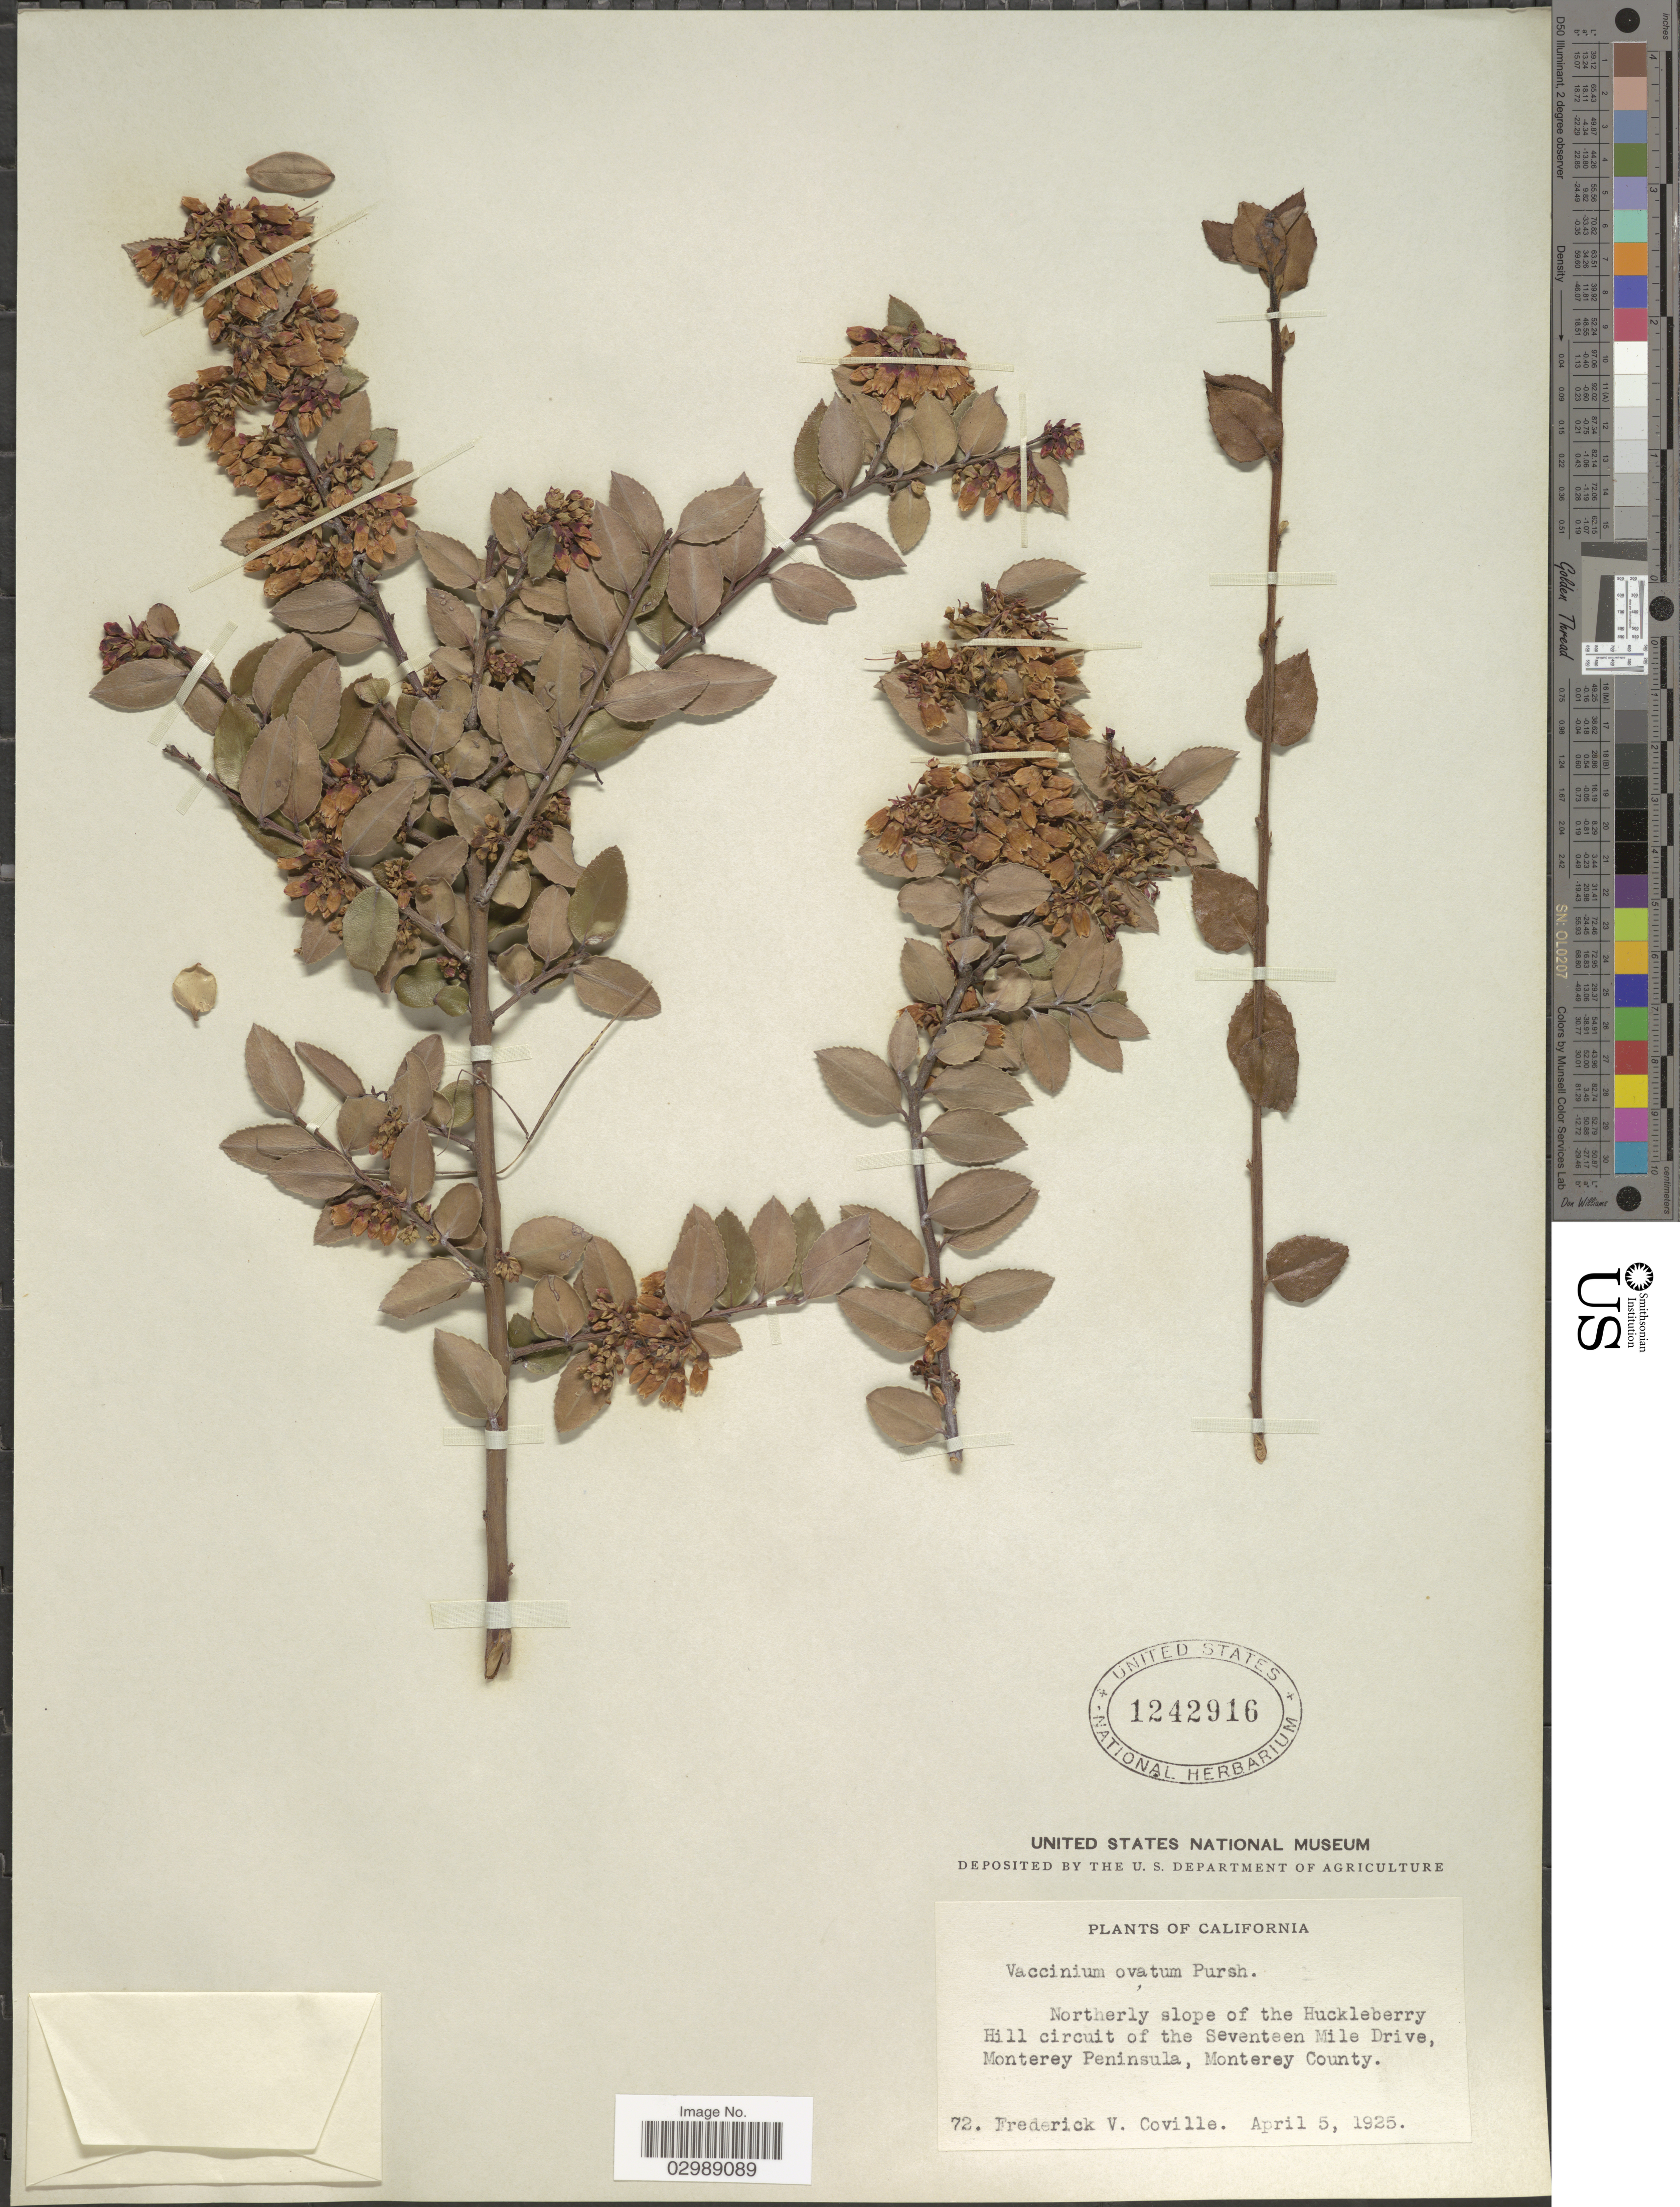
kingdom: Plantae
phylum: Tracheophyta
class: Magnoliopsida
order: Ericales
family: Ericaceae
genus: Vaccinium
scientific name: Vaccinium ovatum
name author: Pursh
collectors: F. V. Coville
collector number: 72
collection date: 1925-04-05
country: United States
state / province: California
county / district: Monterey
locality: Northerly slope of the Huckleberry Hill circuit of the Seventeen Mile Drive, Monterey Peninsula, Monterey County.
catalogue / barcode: US 1242916